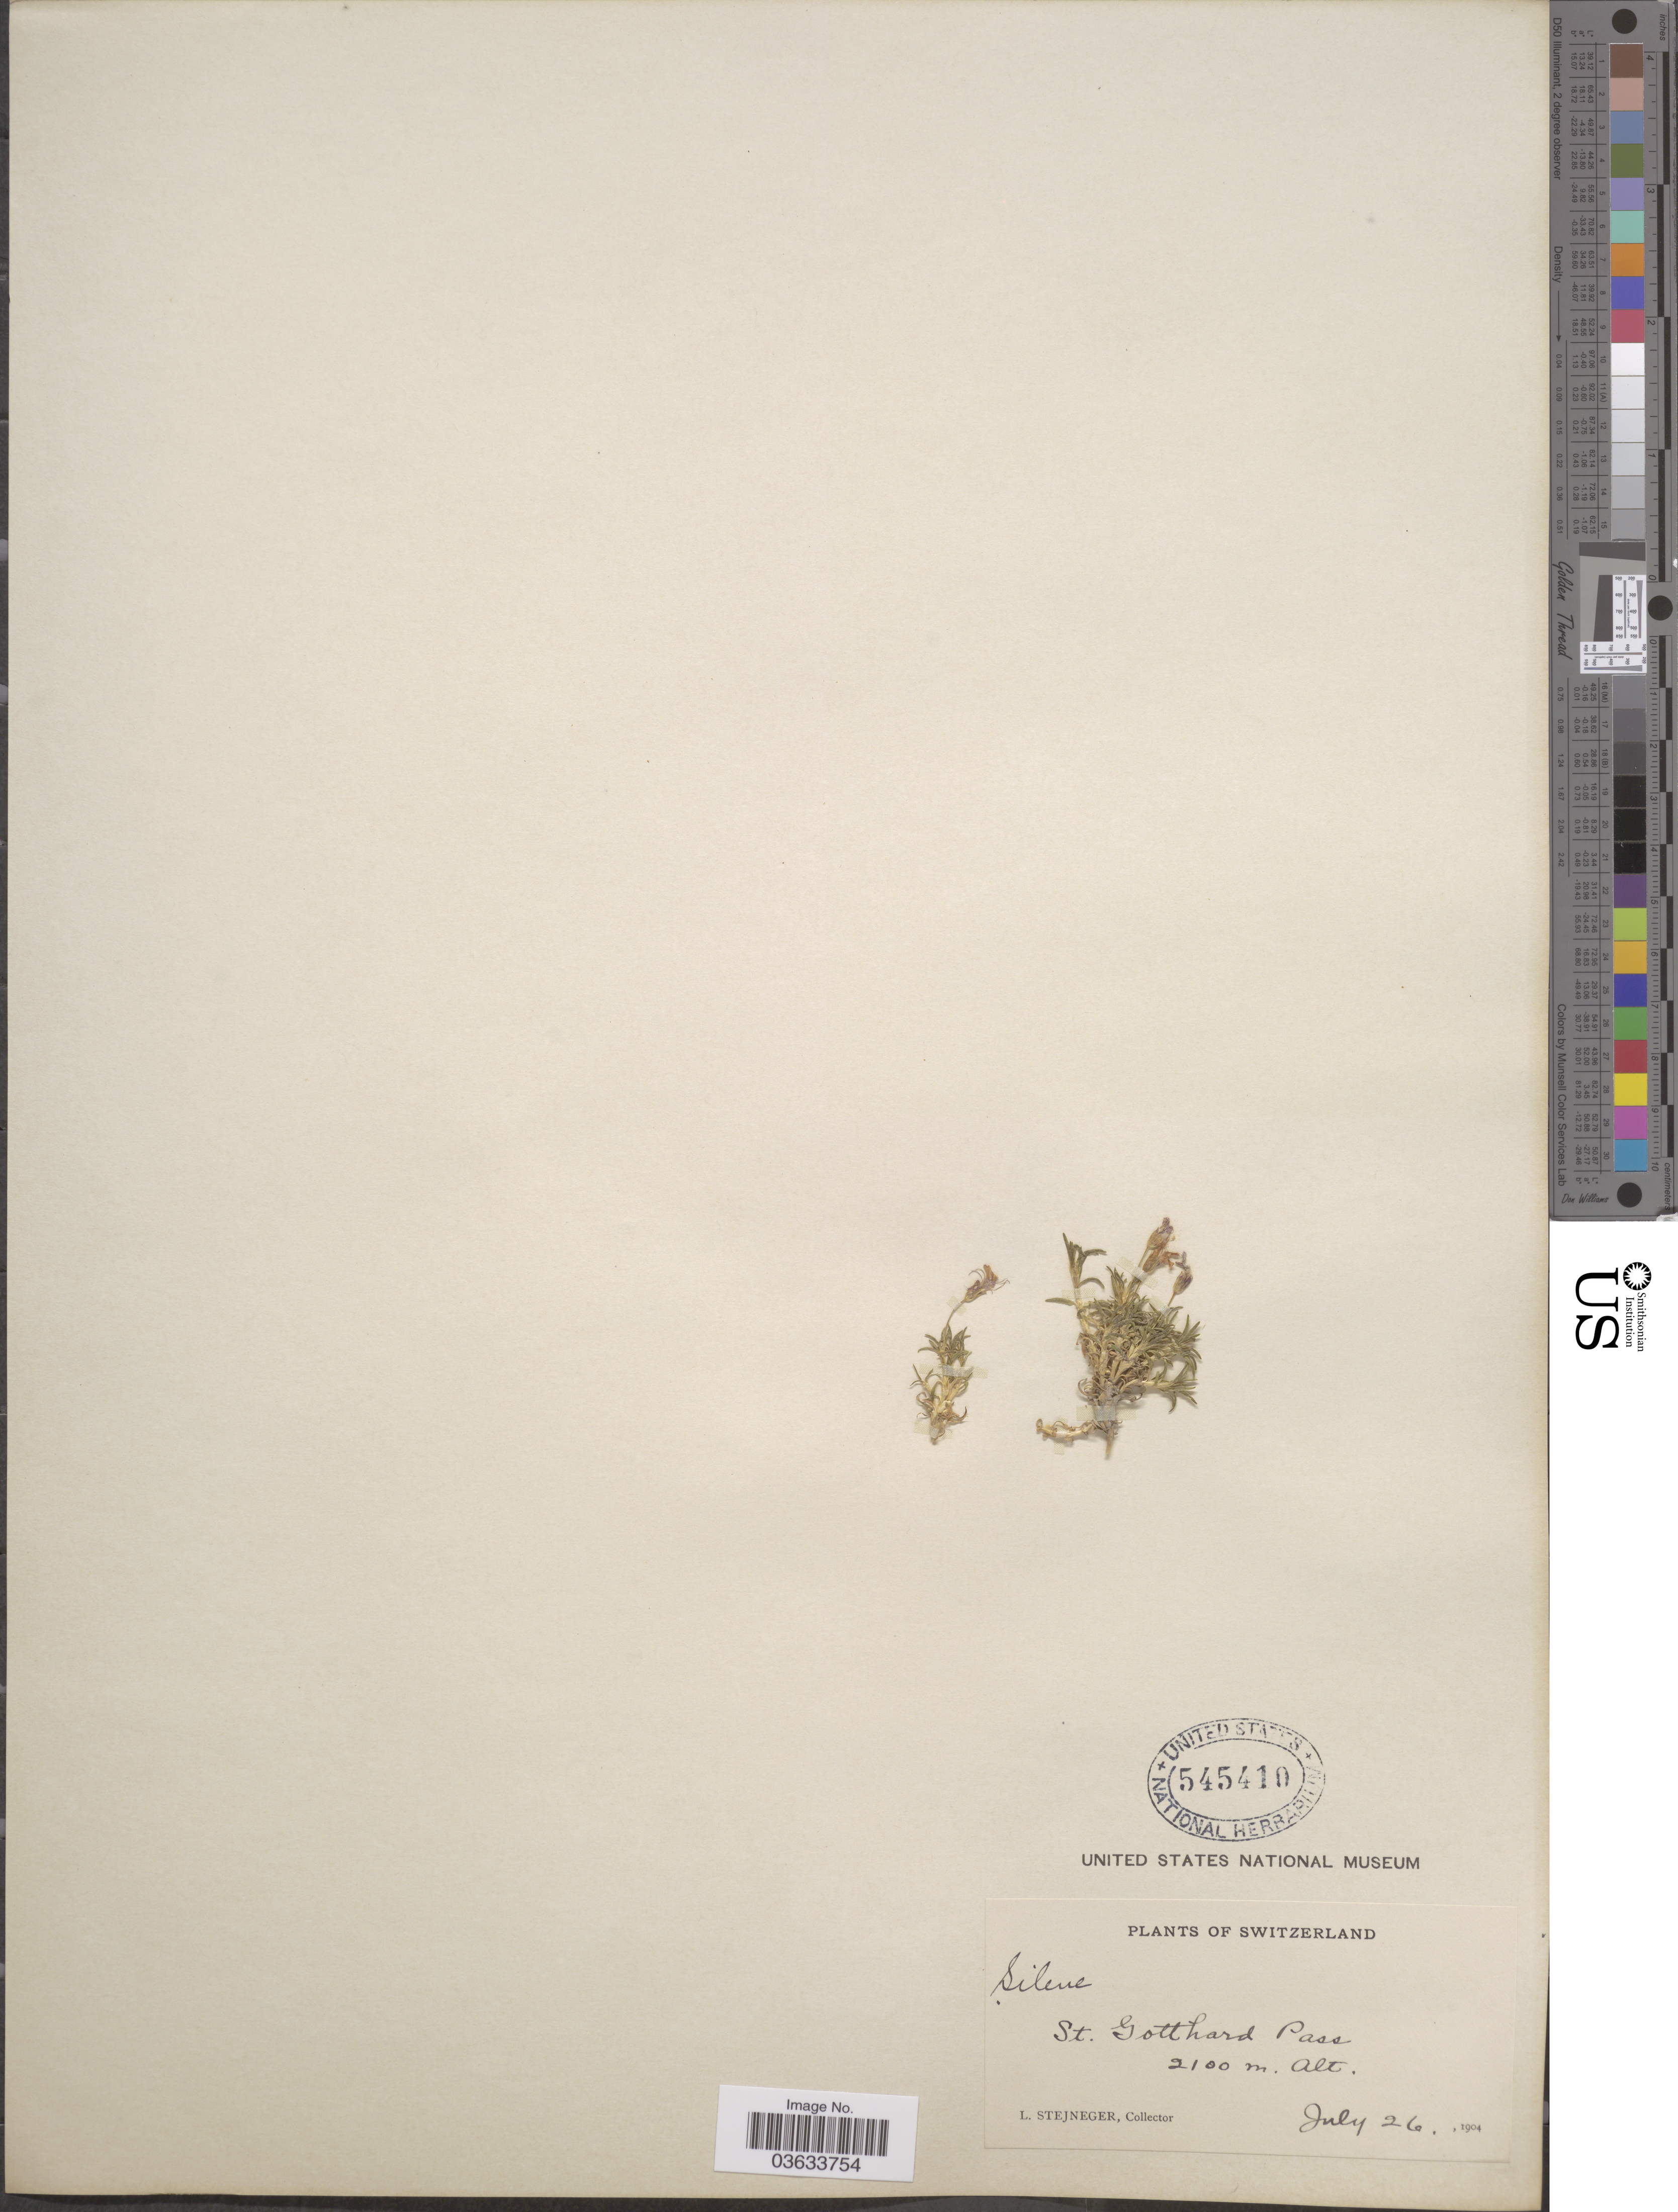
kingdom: Plantae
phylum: Tracheophyta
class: Magnoliopsida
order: Caryophyllales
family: Caryophyllaceae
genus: Silene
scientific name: Silene sp.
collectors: L. Stejneger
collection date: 1904-07-26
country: Switzerland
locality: St. Gotthard Pass.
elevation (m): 2100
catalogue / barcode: US 545410